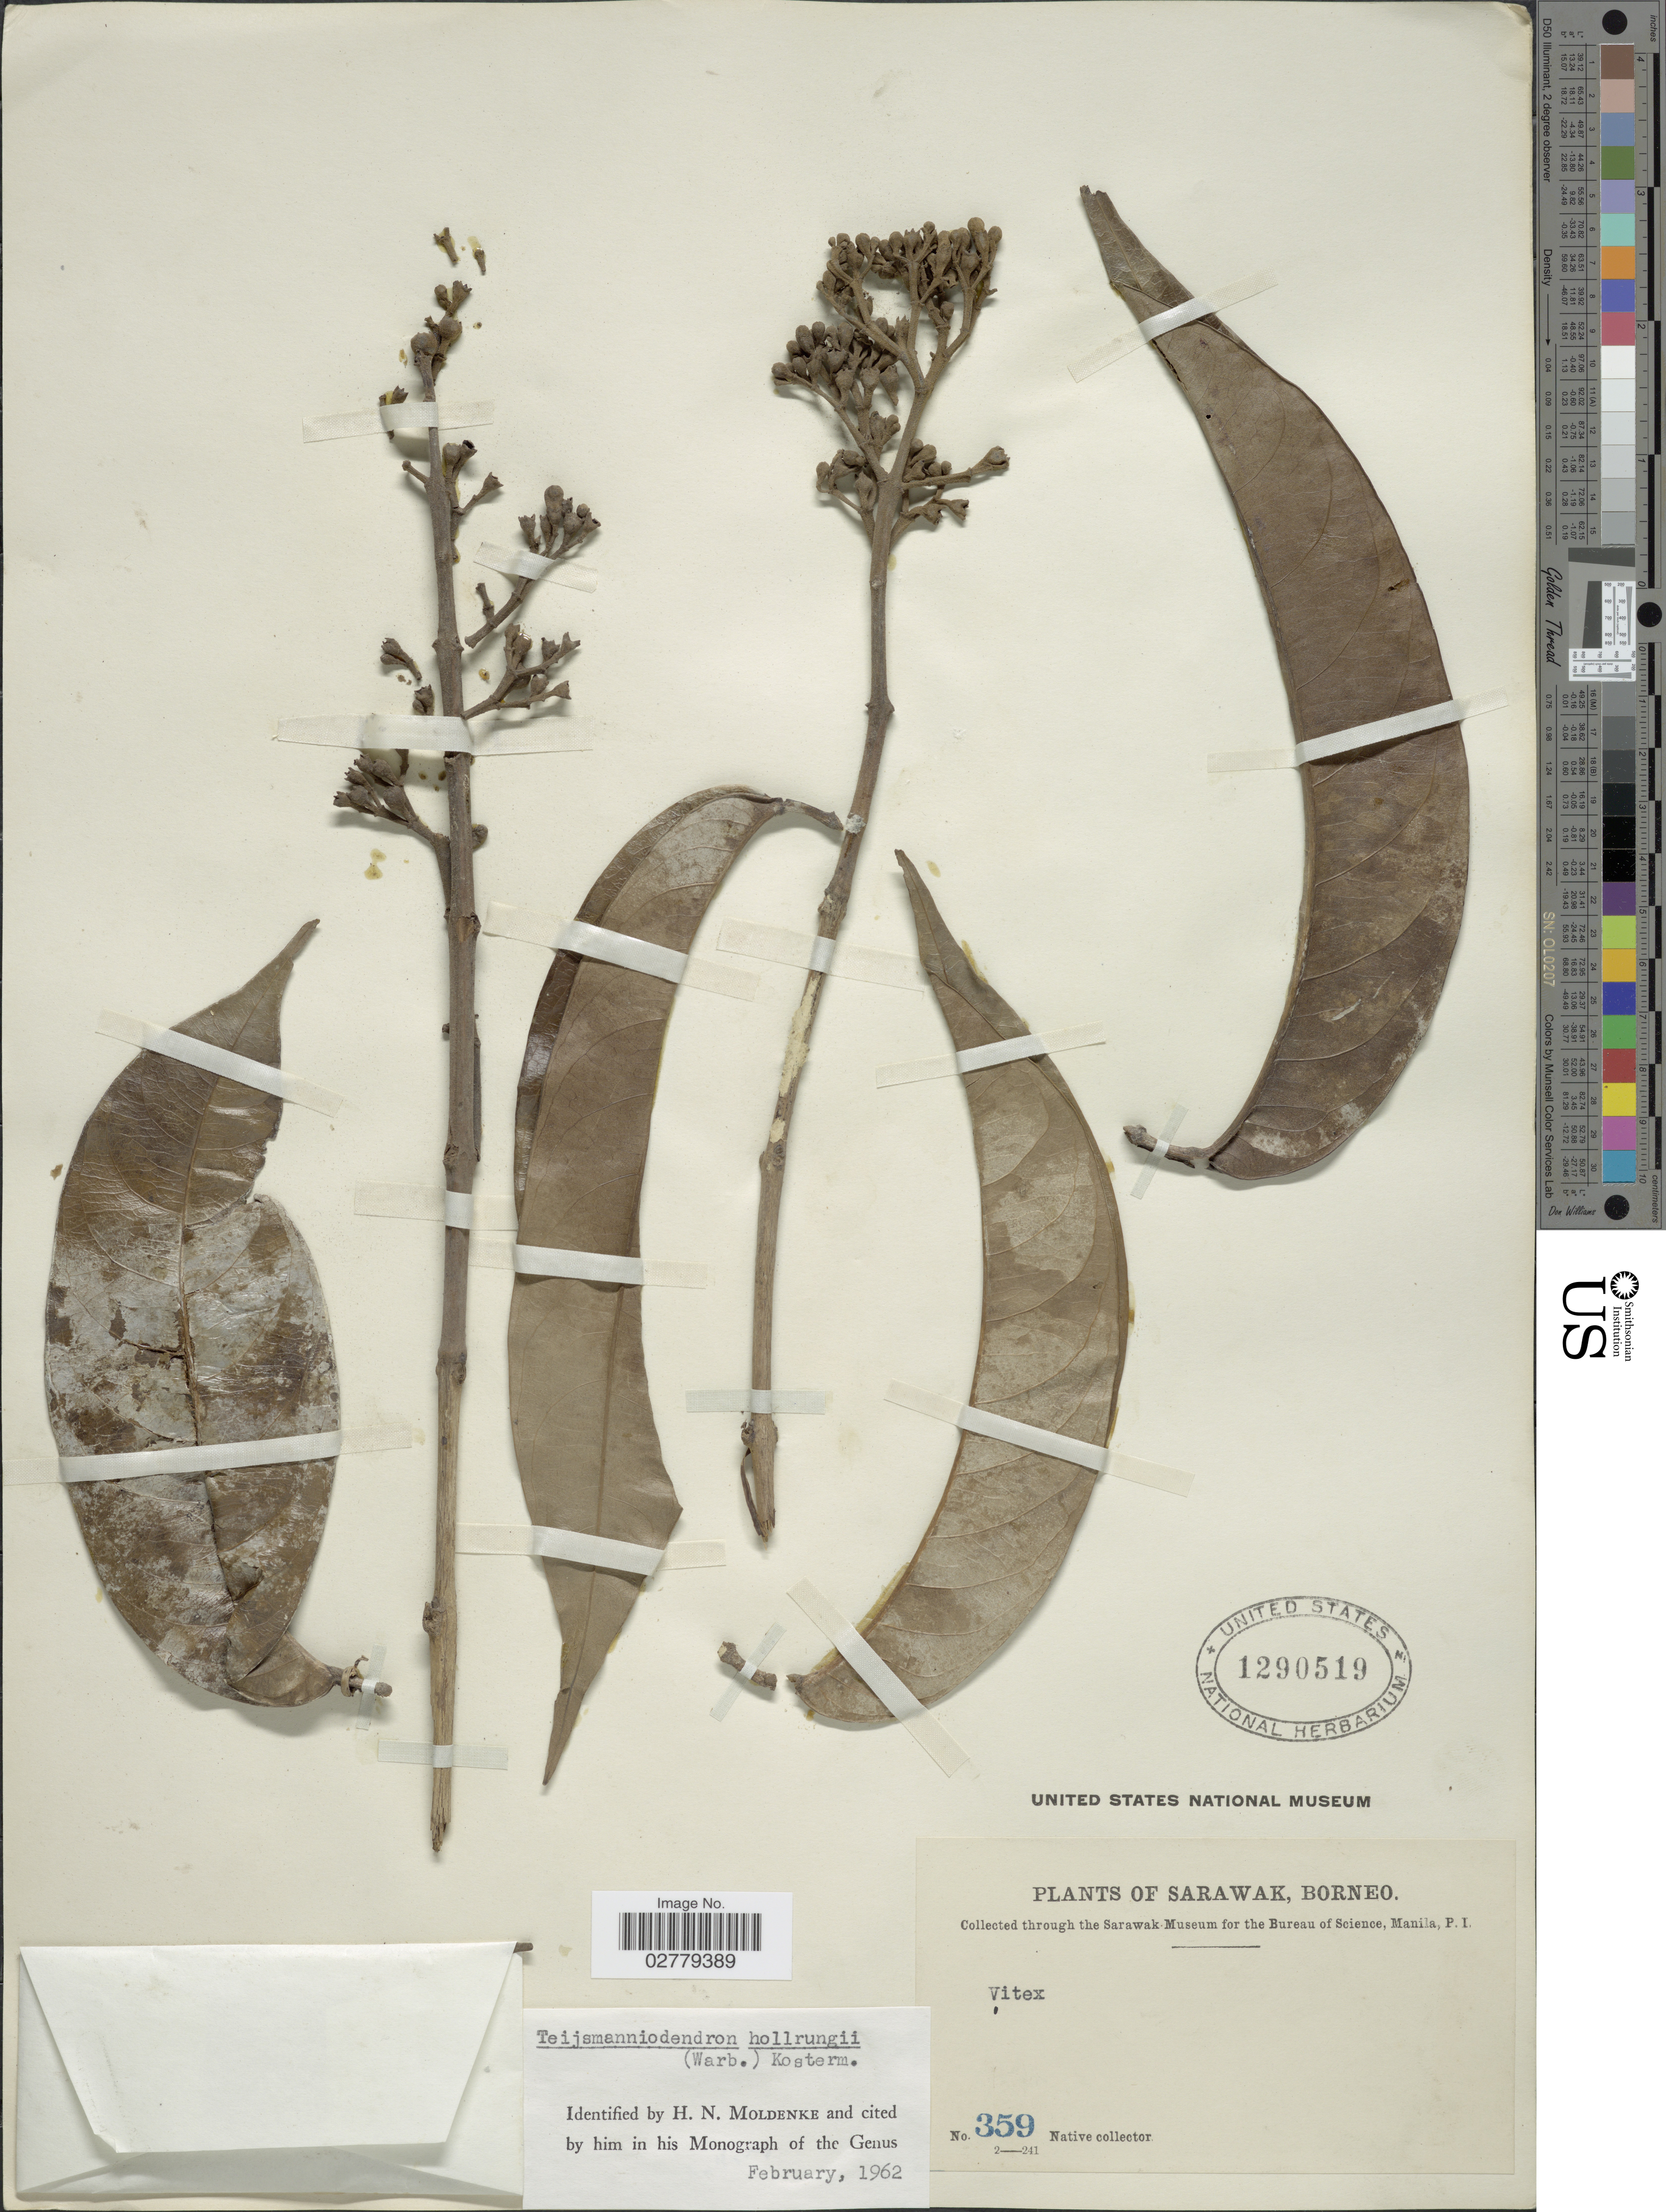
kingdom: Plantae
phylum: Tracheophyta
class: Magnoliopsida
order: Lamiales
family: Lamiaceae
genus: Teijsmanniodendron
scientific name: Teijsmanniodendron hollrungii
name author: (Warb.) Kosterm.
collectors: Native collector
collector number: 359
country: Malaysia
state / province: Sarawak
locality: Borneo.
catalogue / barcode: US 1290519